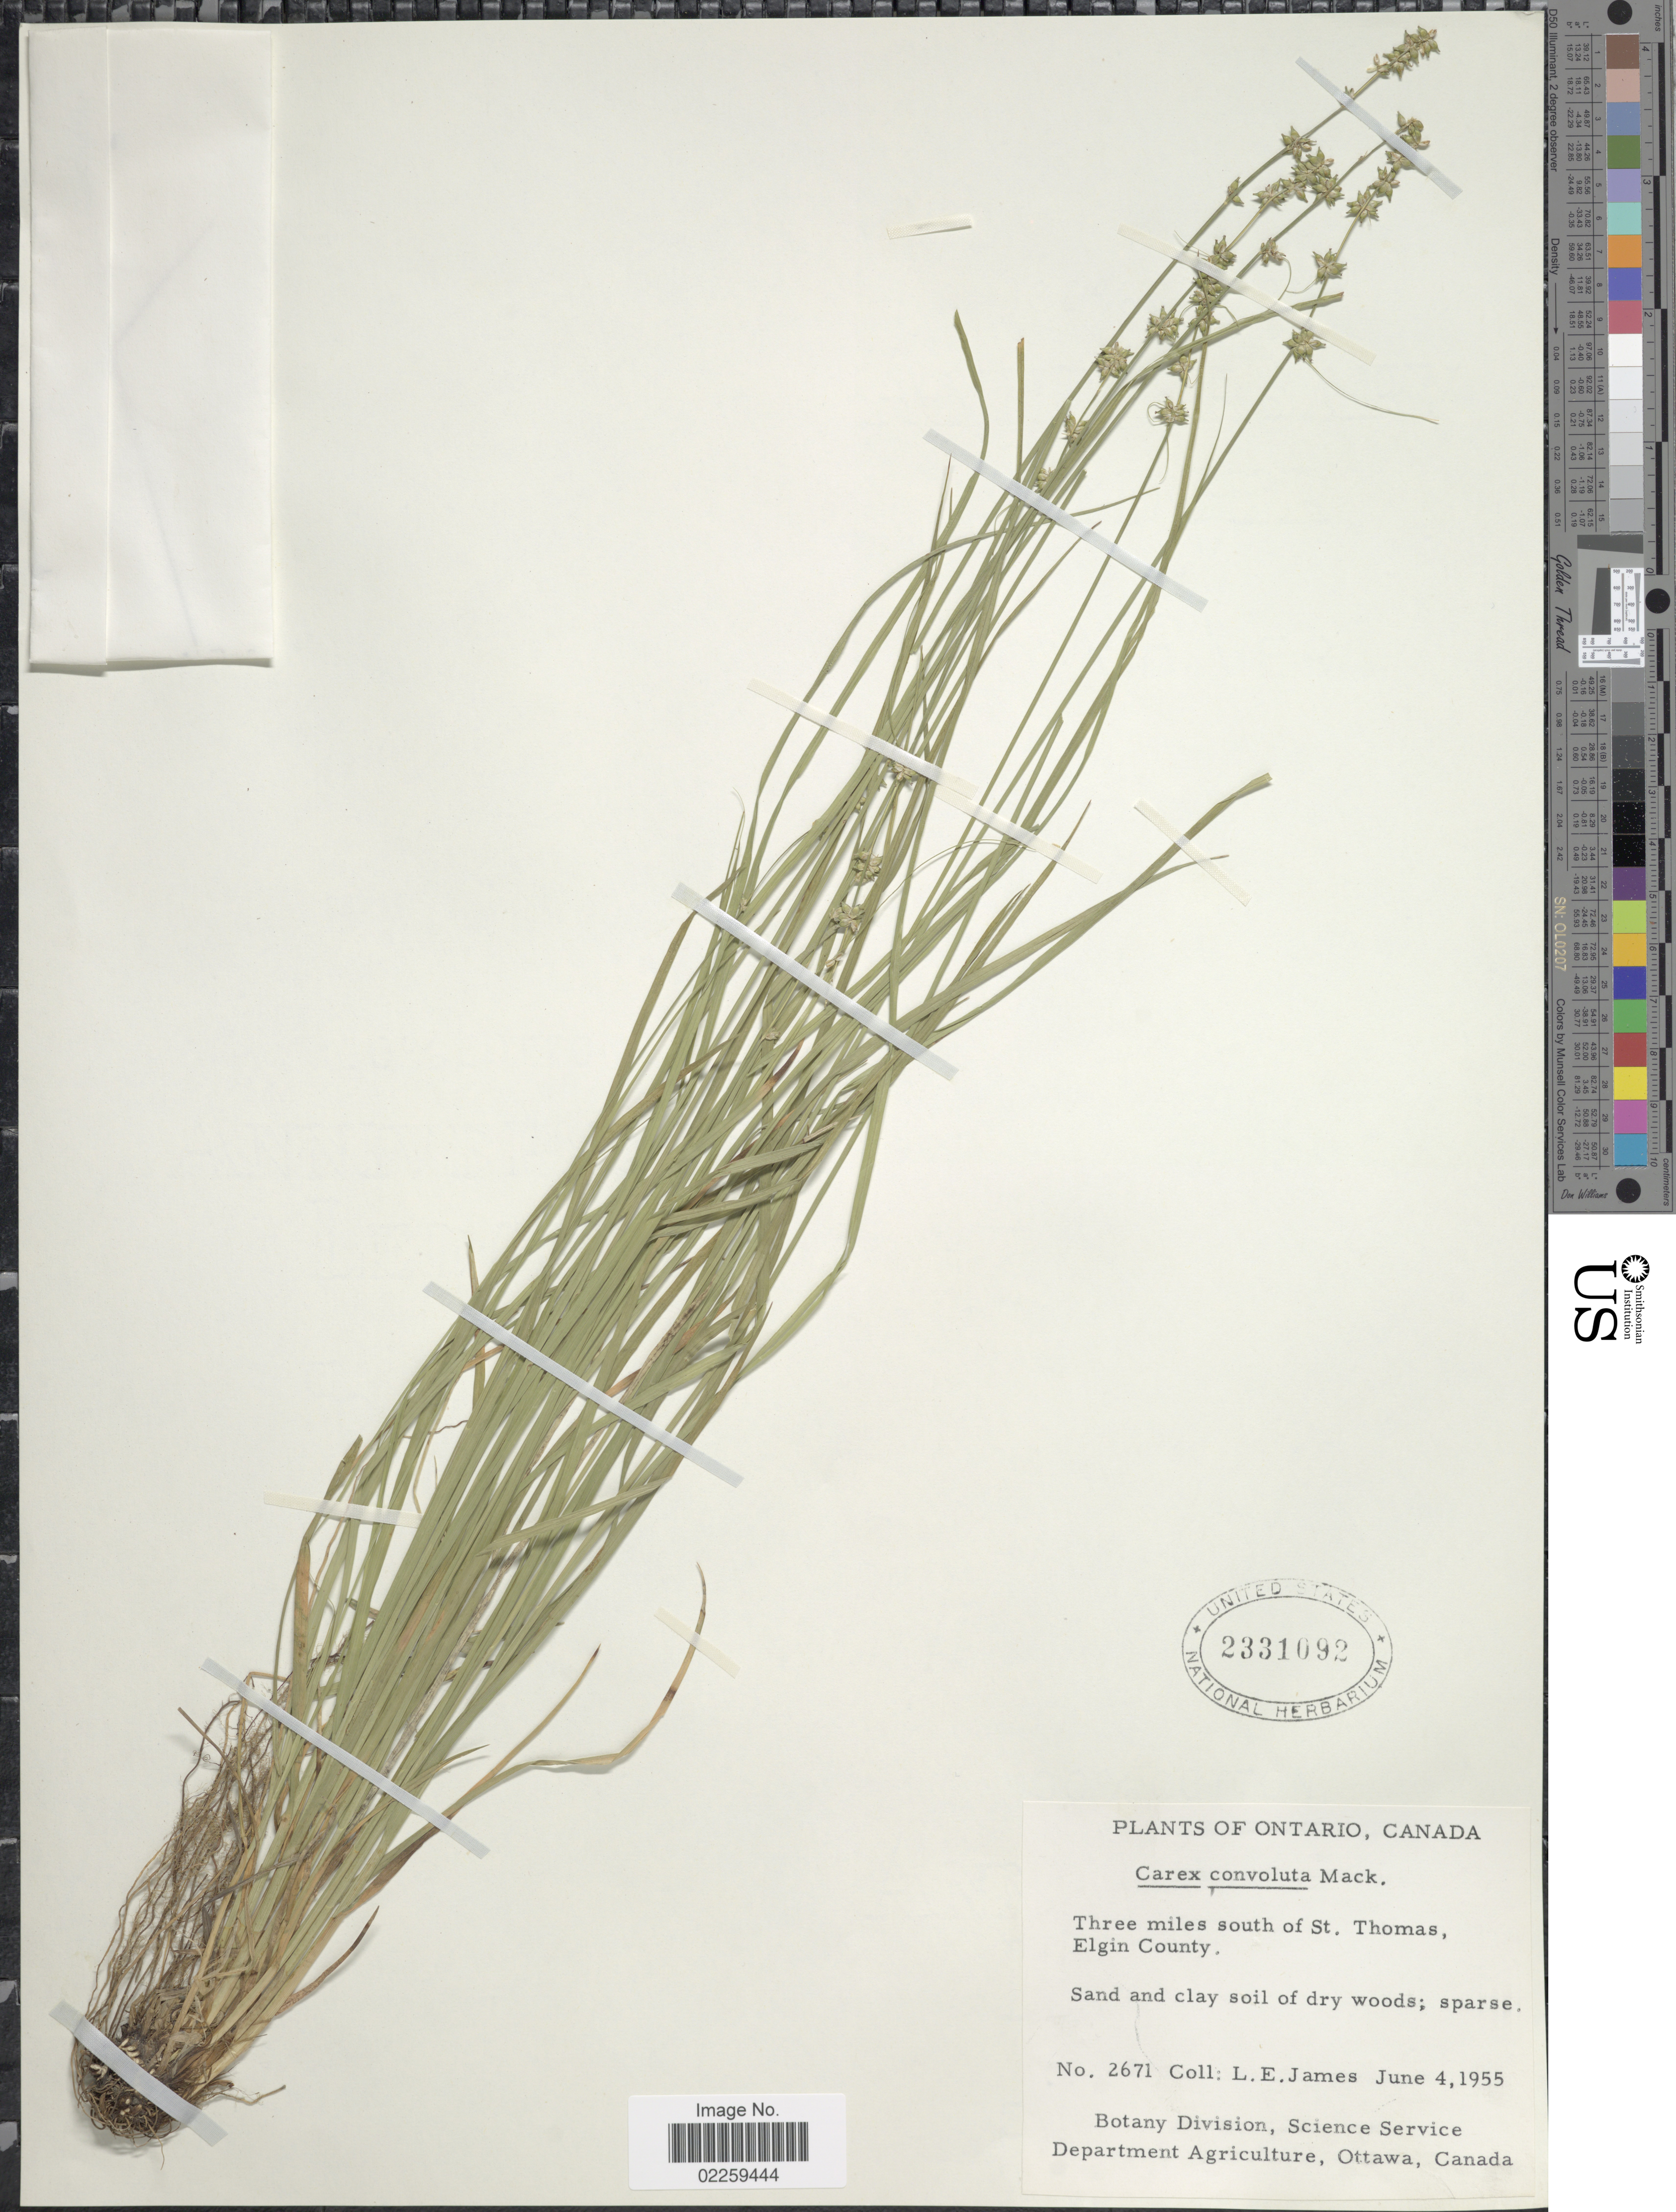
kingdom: Plantae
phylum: Tracheophyta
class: Liliopsida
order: Poales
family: Cyperaceae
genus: Carex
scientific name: Carex rosea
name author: Willd.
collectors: L. E. James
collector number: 2671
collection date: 1955-06-04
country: Canada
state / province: Ontario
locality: Ontario, Canada, Three miles south of St. Thomas, Elgin County.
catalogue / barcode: US 2331092